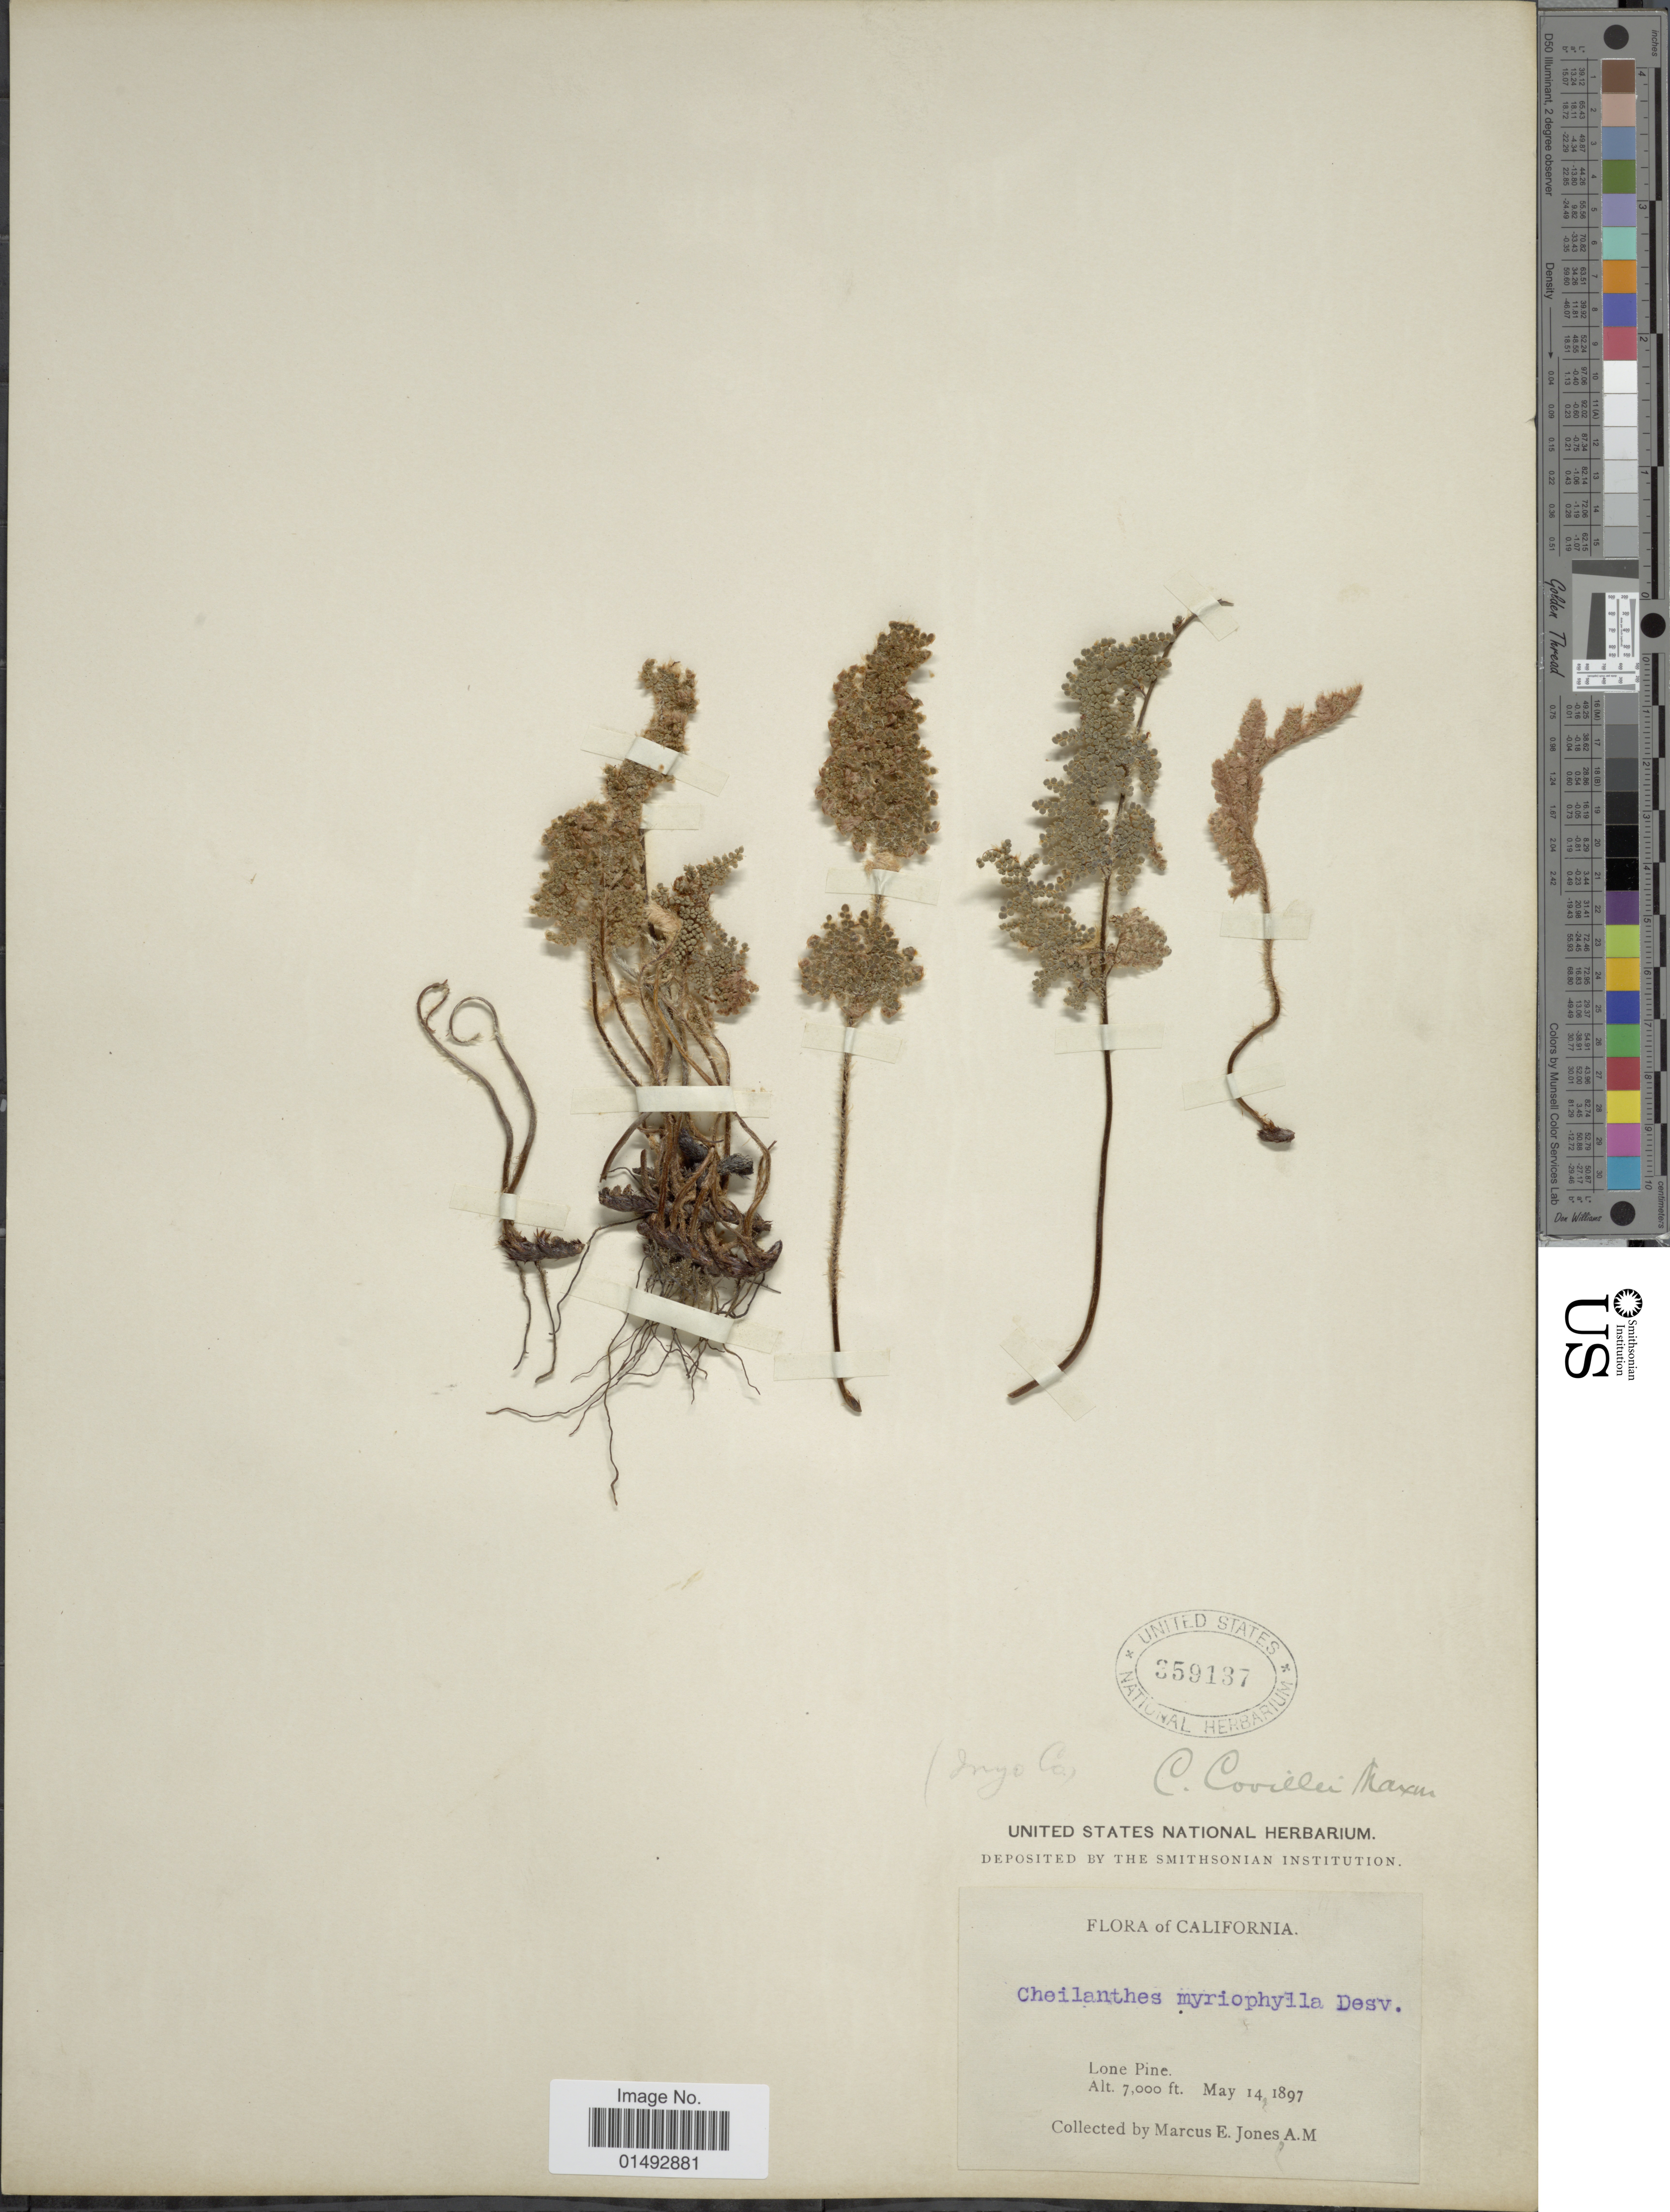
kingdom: Plantae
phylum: Tracheophyta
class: Polypodiopsida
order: Polypodiales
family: Pteridaceae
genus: Myriopteris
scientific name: Myriopteris covillei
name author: (Maxon) Á. Löve & D. Löve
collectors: M. E. Jones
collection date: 1897-05-14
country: United States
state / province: California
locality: Lone Pine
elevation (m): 2134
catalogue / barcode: US 359137